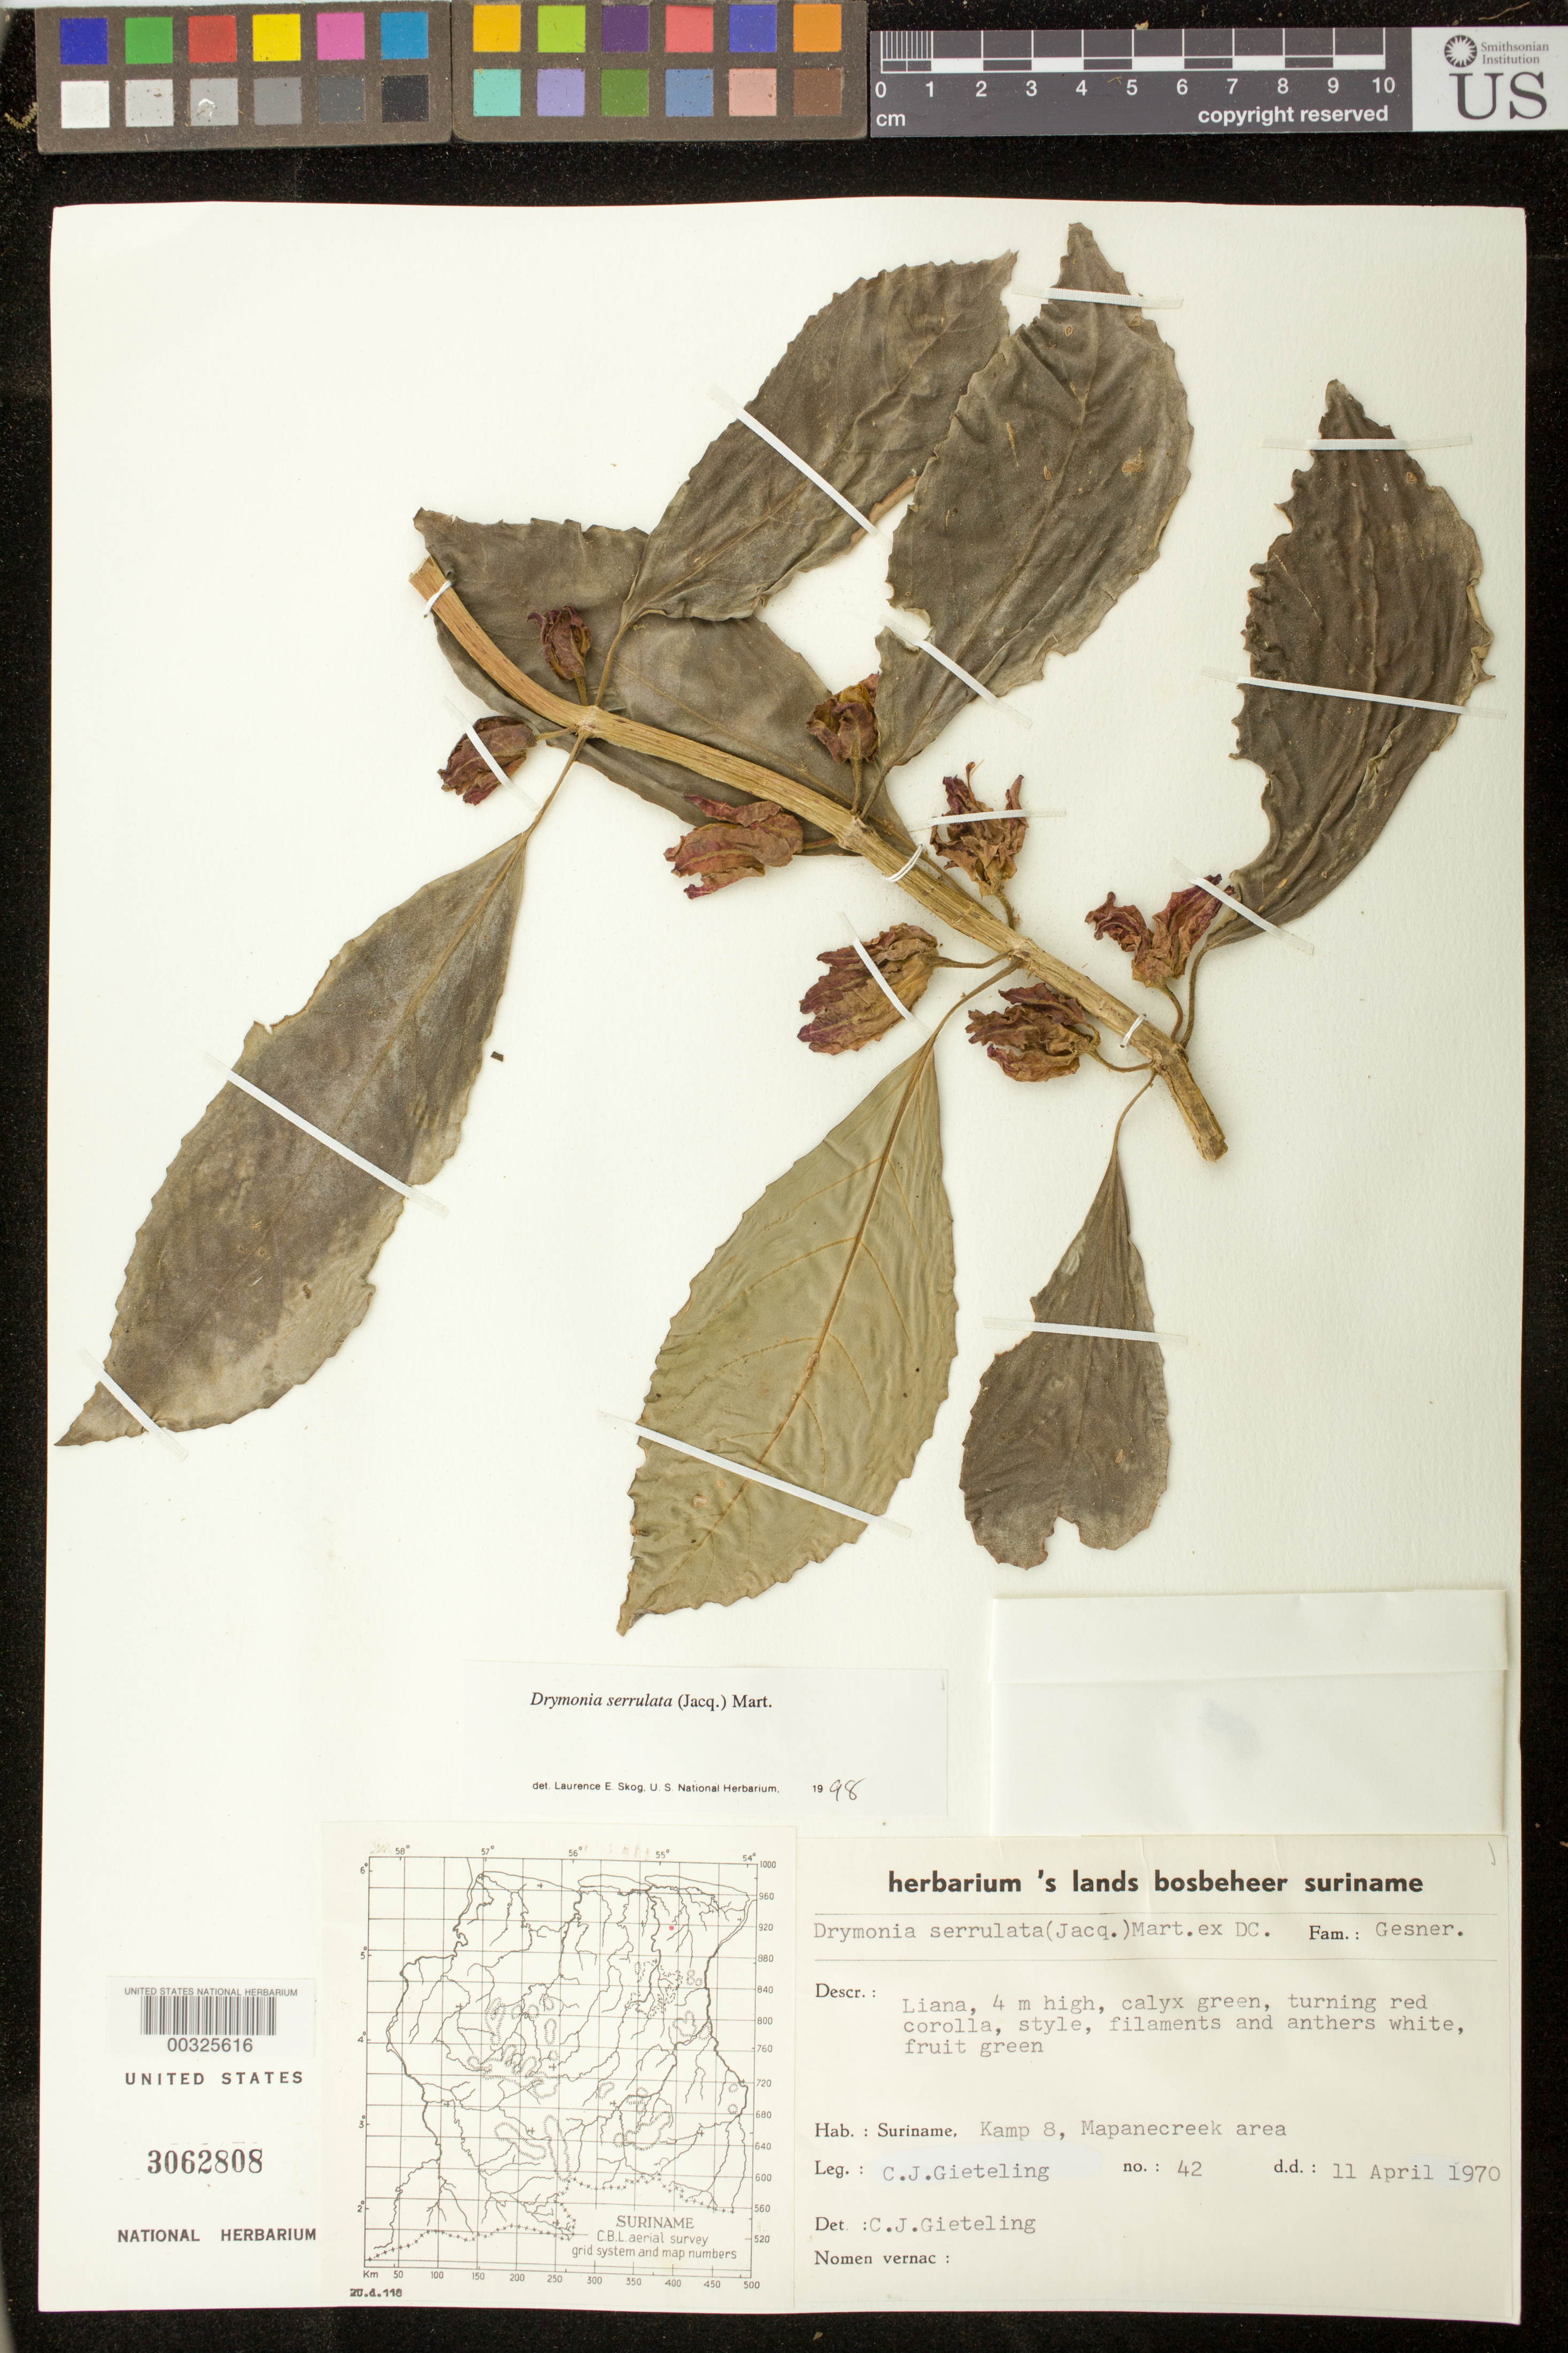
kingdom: Plantae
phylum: Tracheophyta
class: Magnoliopsida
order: Lamiales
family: Gesneriaceae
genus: Drymonia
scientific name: Drymonia serrulata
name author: (Jacq.) Mart.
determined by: Skog, Laurence E.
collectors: C. Gieteling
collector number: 42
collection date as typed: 11 Apr 1970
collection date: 1970-04-11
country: Suriname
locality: Kamp 8, Mapamecreek area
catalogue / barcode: US 3062808